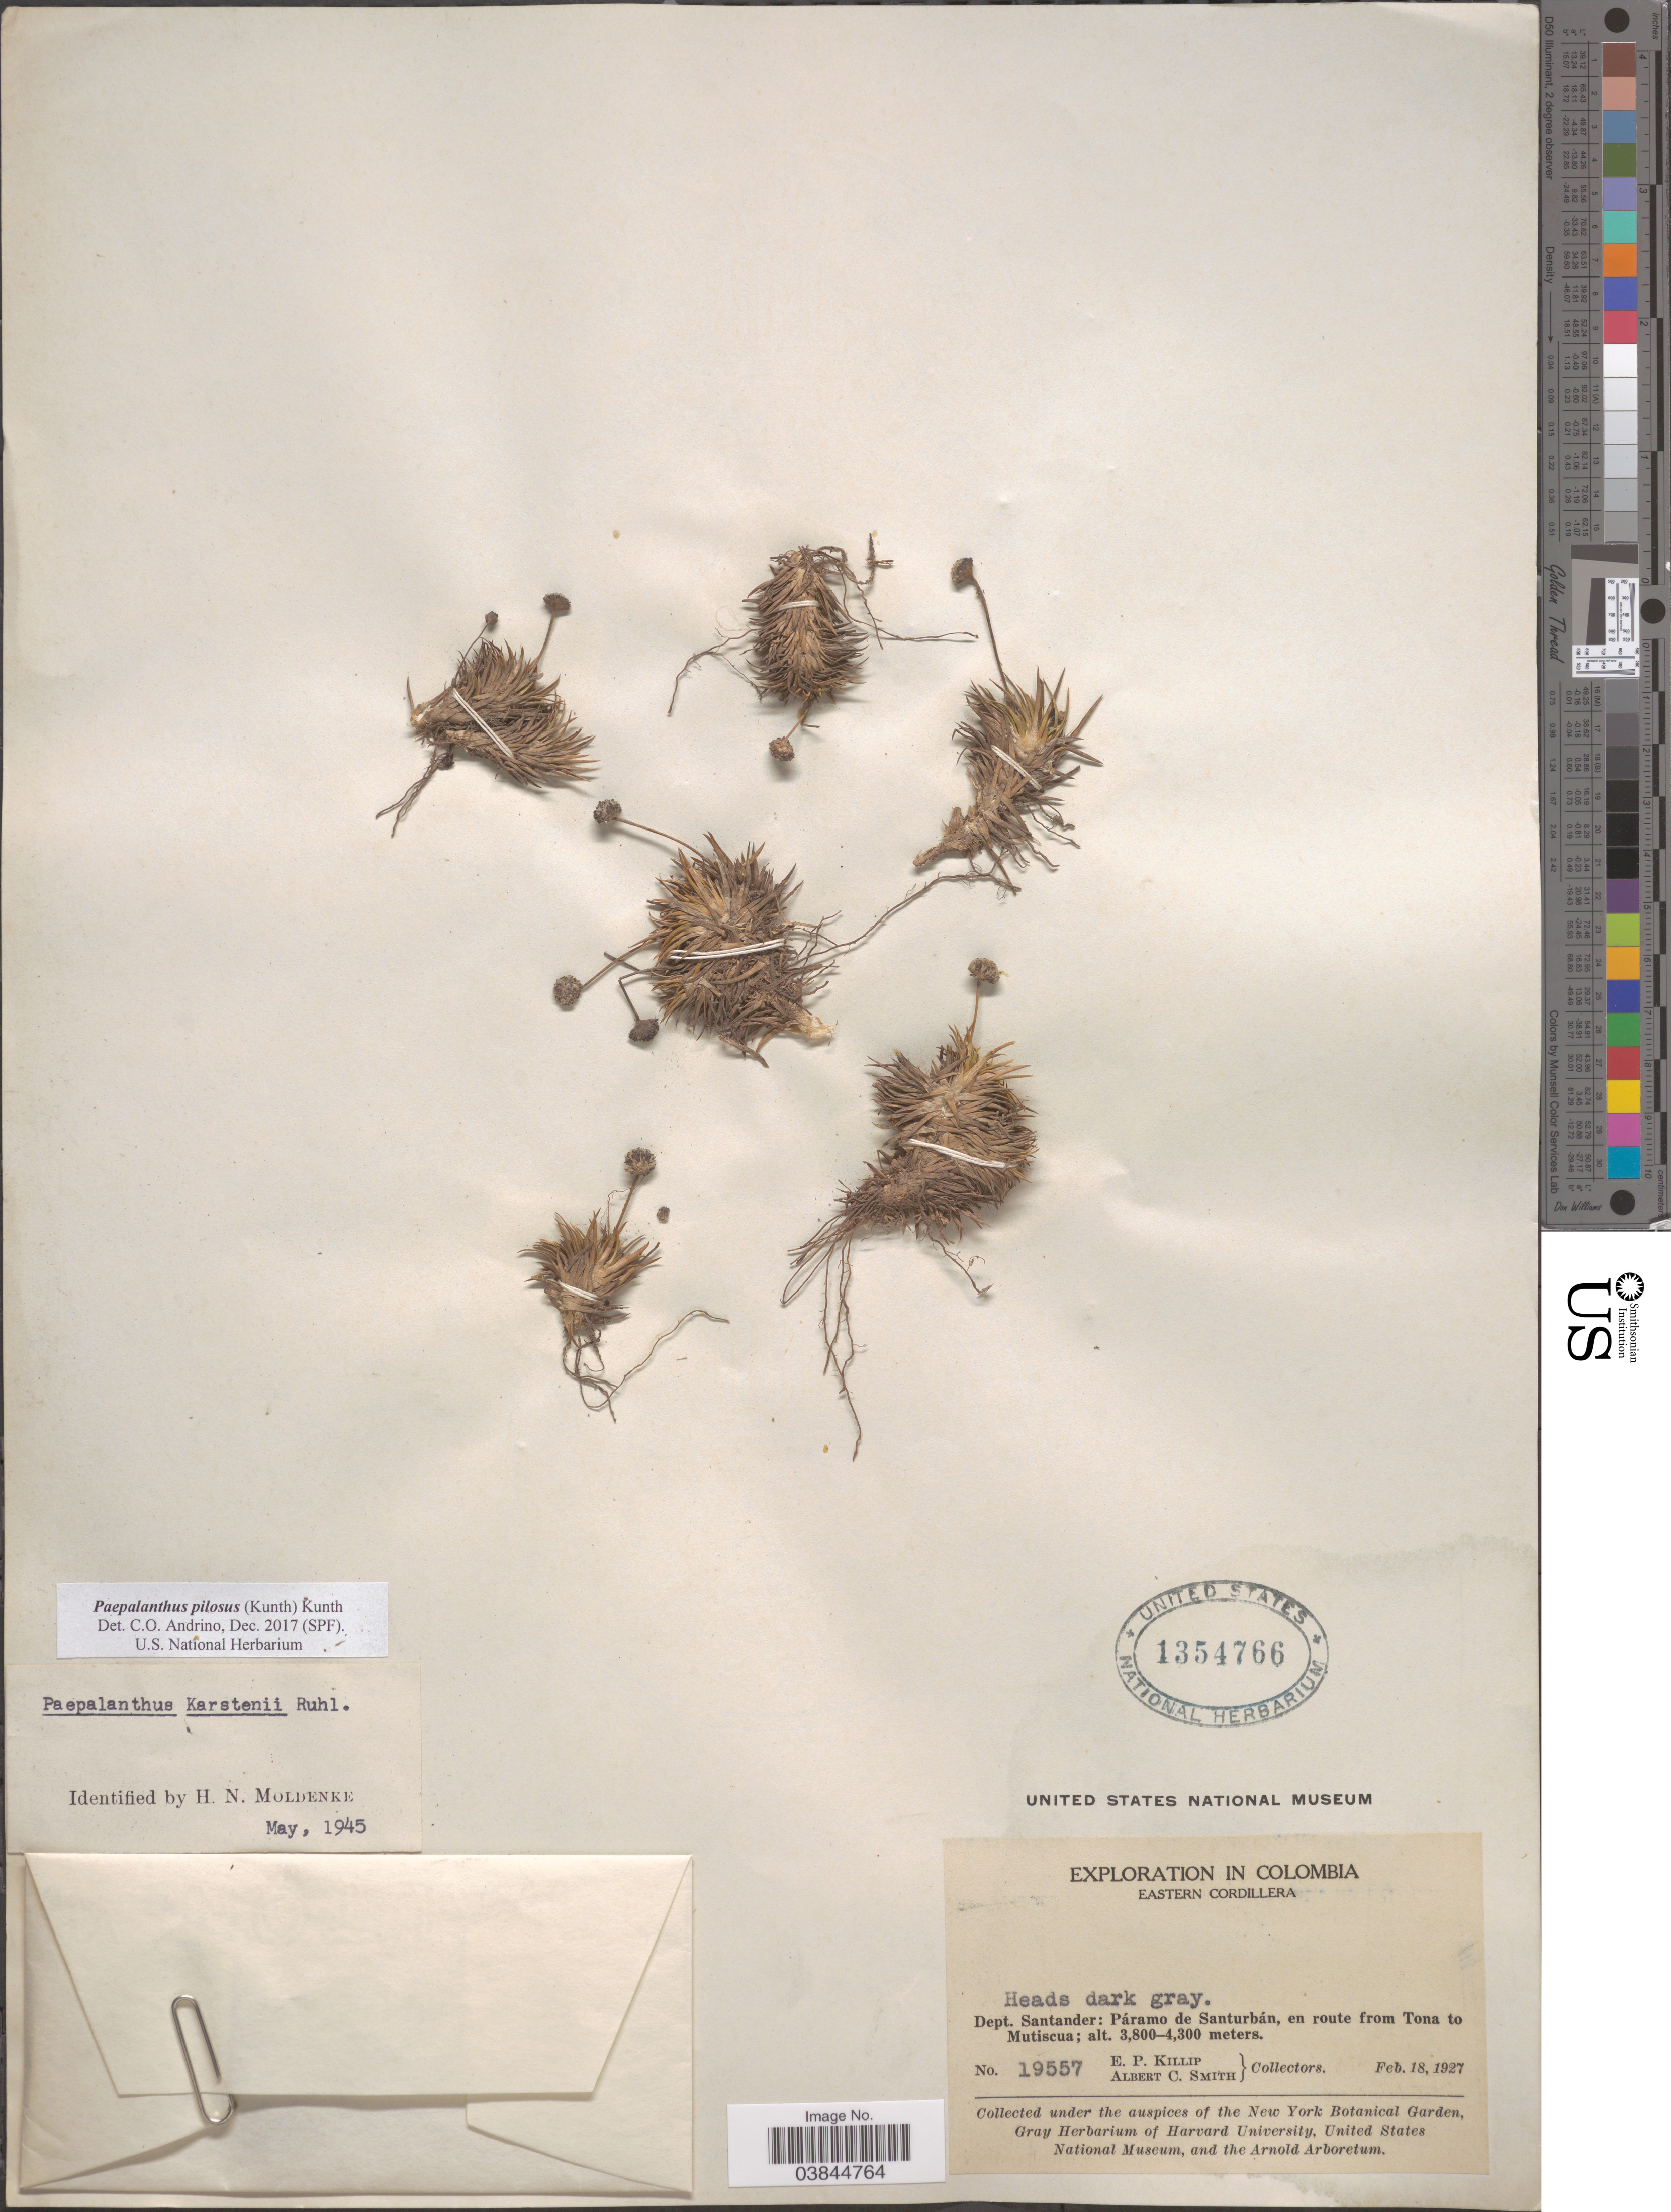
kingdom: Plantae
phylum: Tracheophyta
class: Liliopsida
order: Poales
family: Eriocaulaceae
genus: Paepalanthus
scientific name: Paepalanthus pilosus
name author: (Kunth) Kunth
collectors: E. P. Killip & A. C. Smith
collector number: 19557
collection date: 1927-02-18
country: Colombia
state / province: Santander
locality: Eastern Cordillera. Dept. Santander: Páramo de Santurbán, en route from Tona to Mutiscua.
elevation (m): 3800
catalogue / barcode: US 1354766